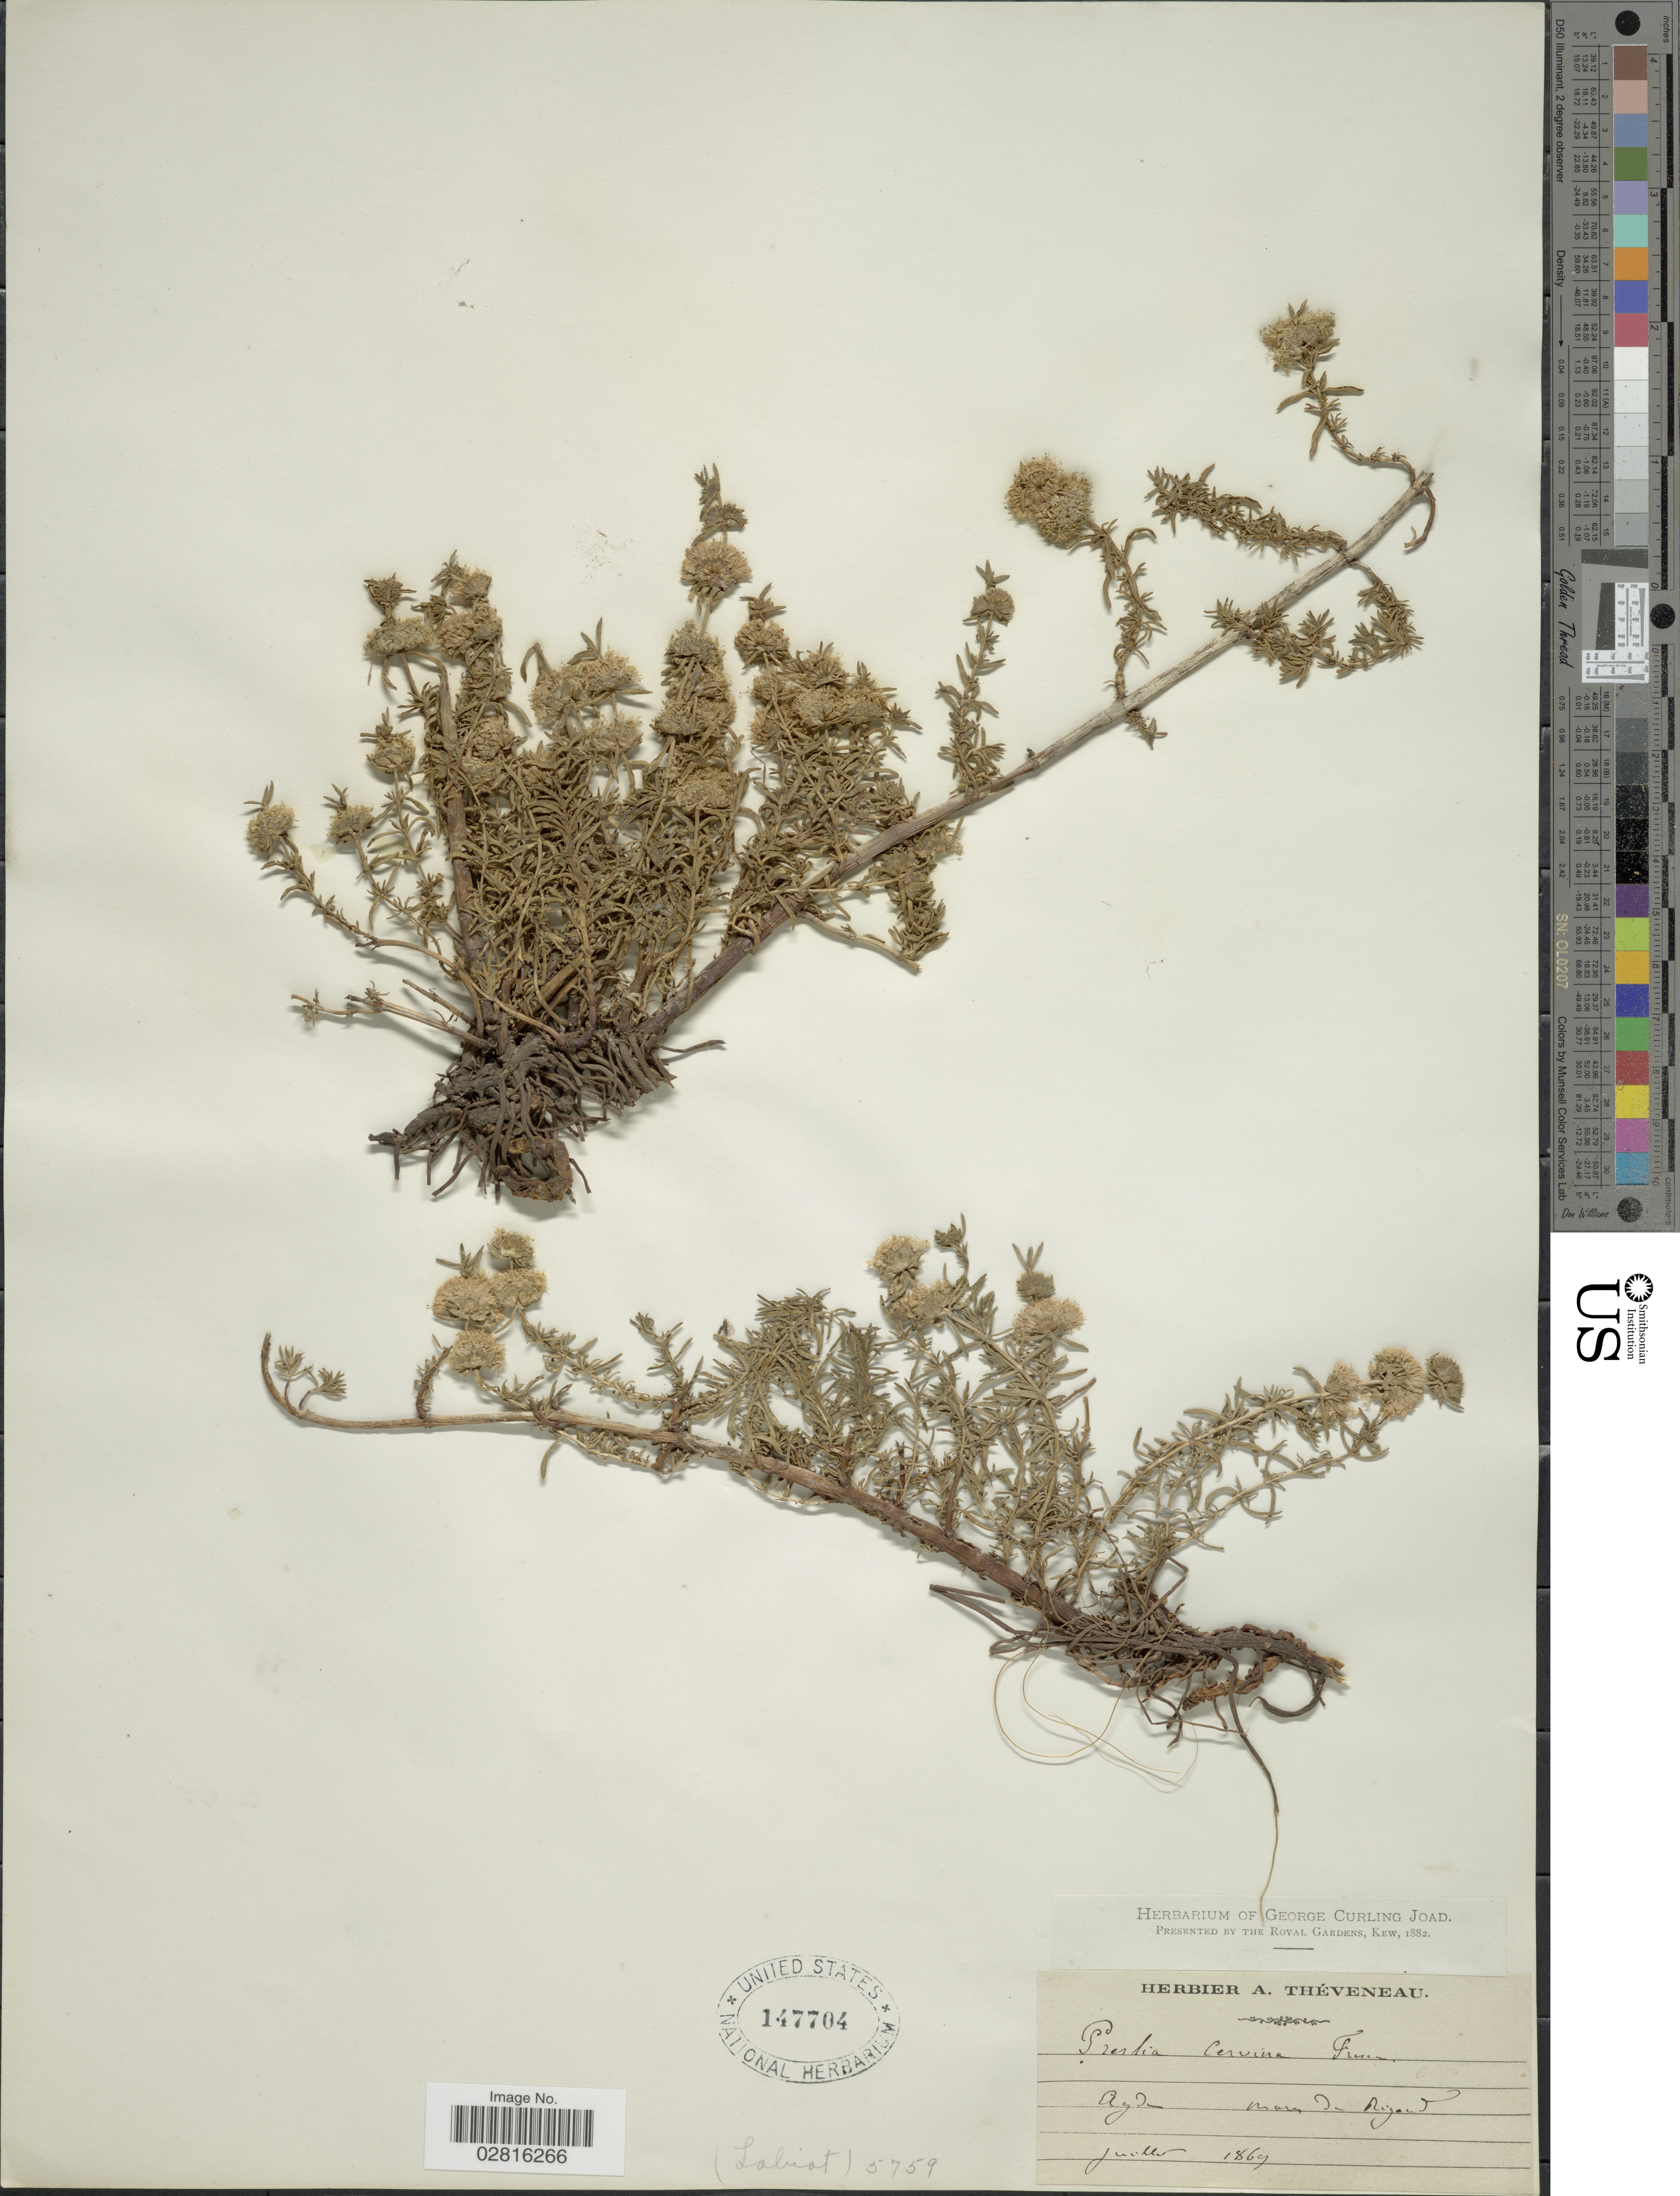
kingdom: Plantae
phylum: Tracheophyta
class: Magnoliopsida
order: Lamiales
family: Lamiaceae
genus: Mentha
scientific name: Mentha cervina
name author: L.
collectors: ex herb. A. Theveneau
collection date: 1869-07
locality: Ayde, mars de Rigaud [interpreted]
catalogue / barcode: US 147704